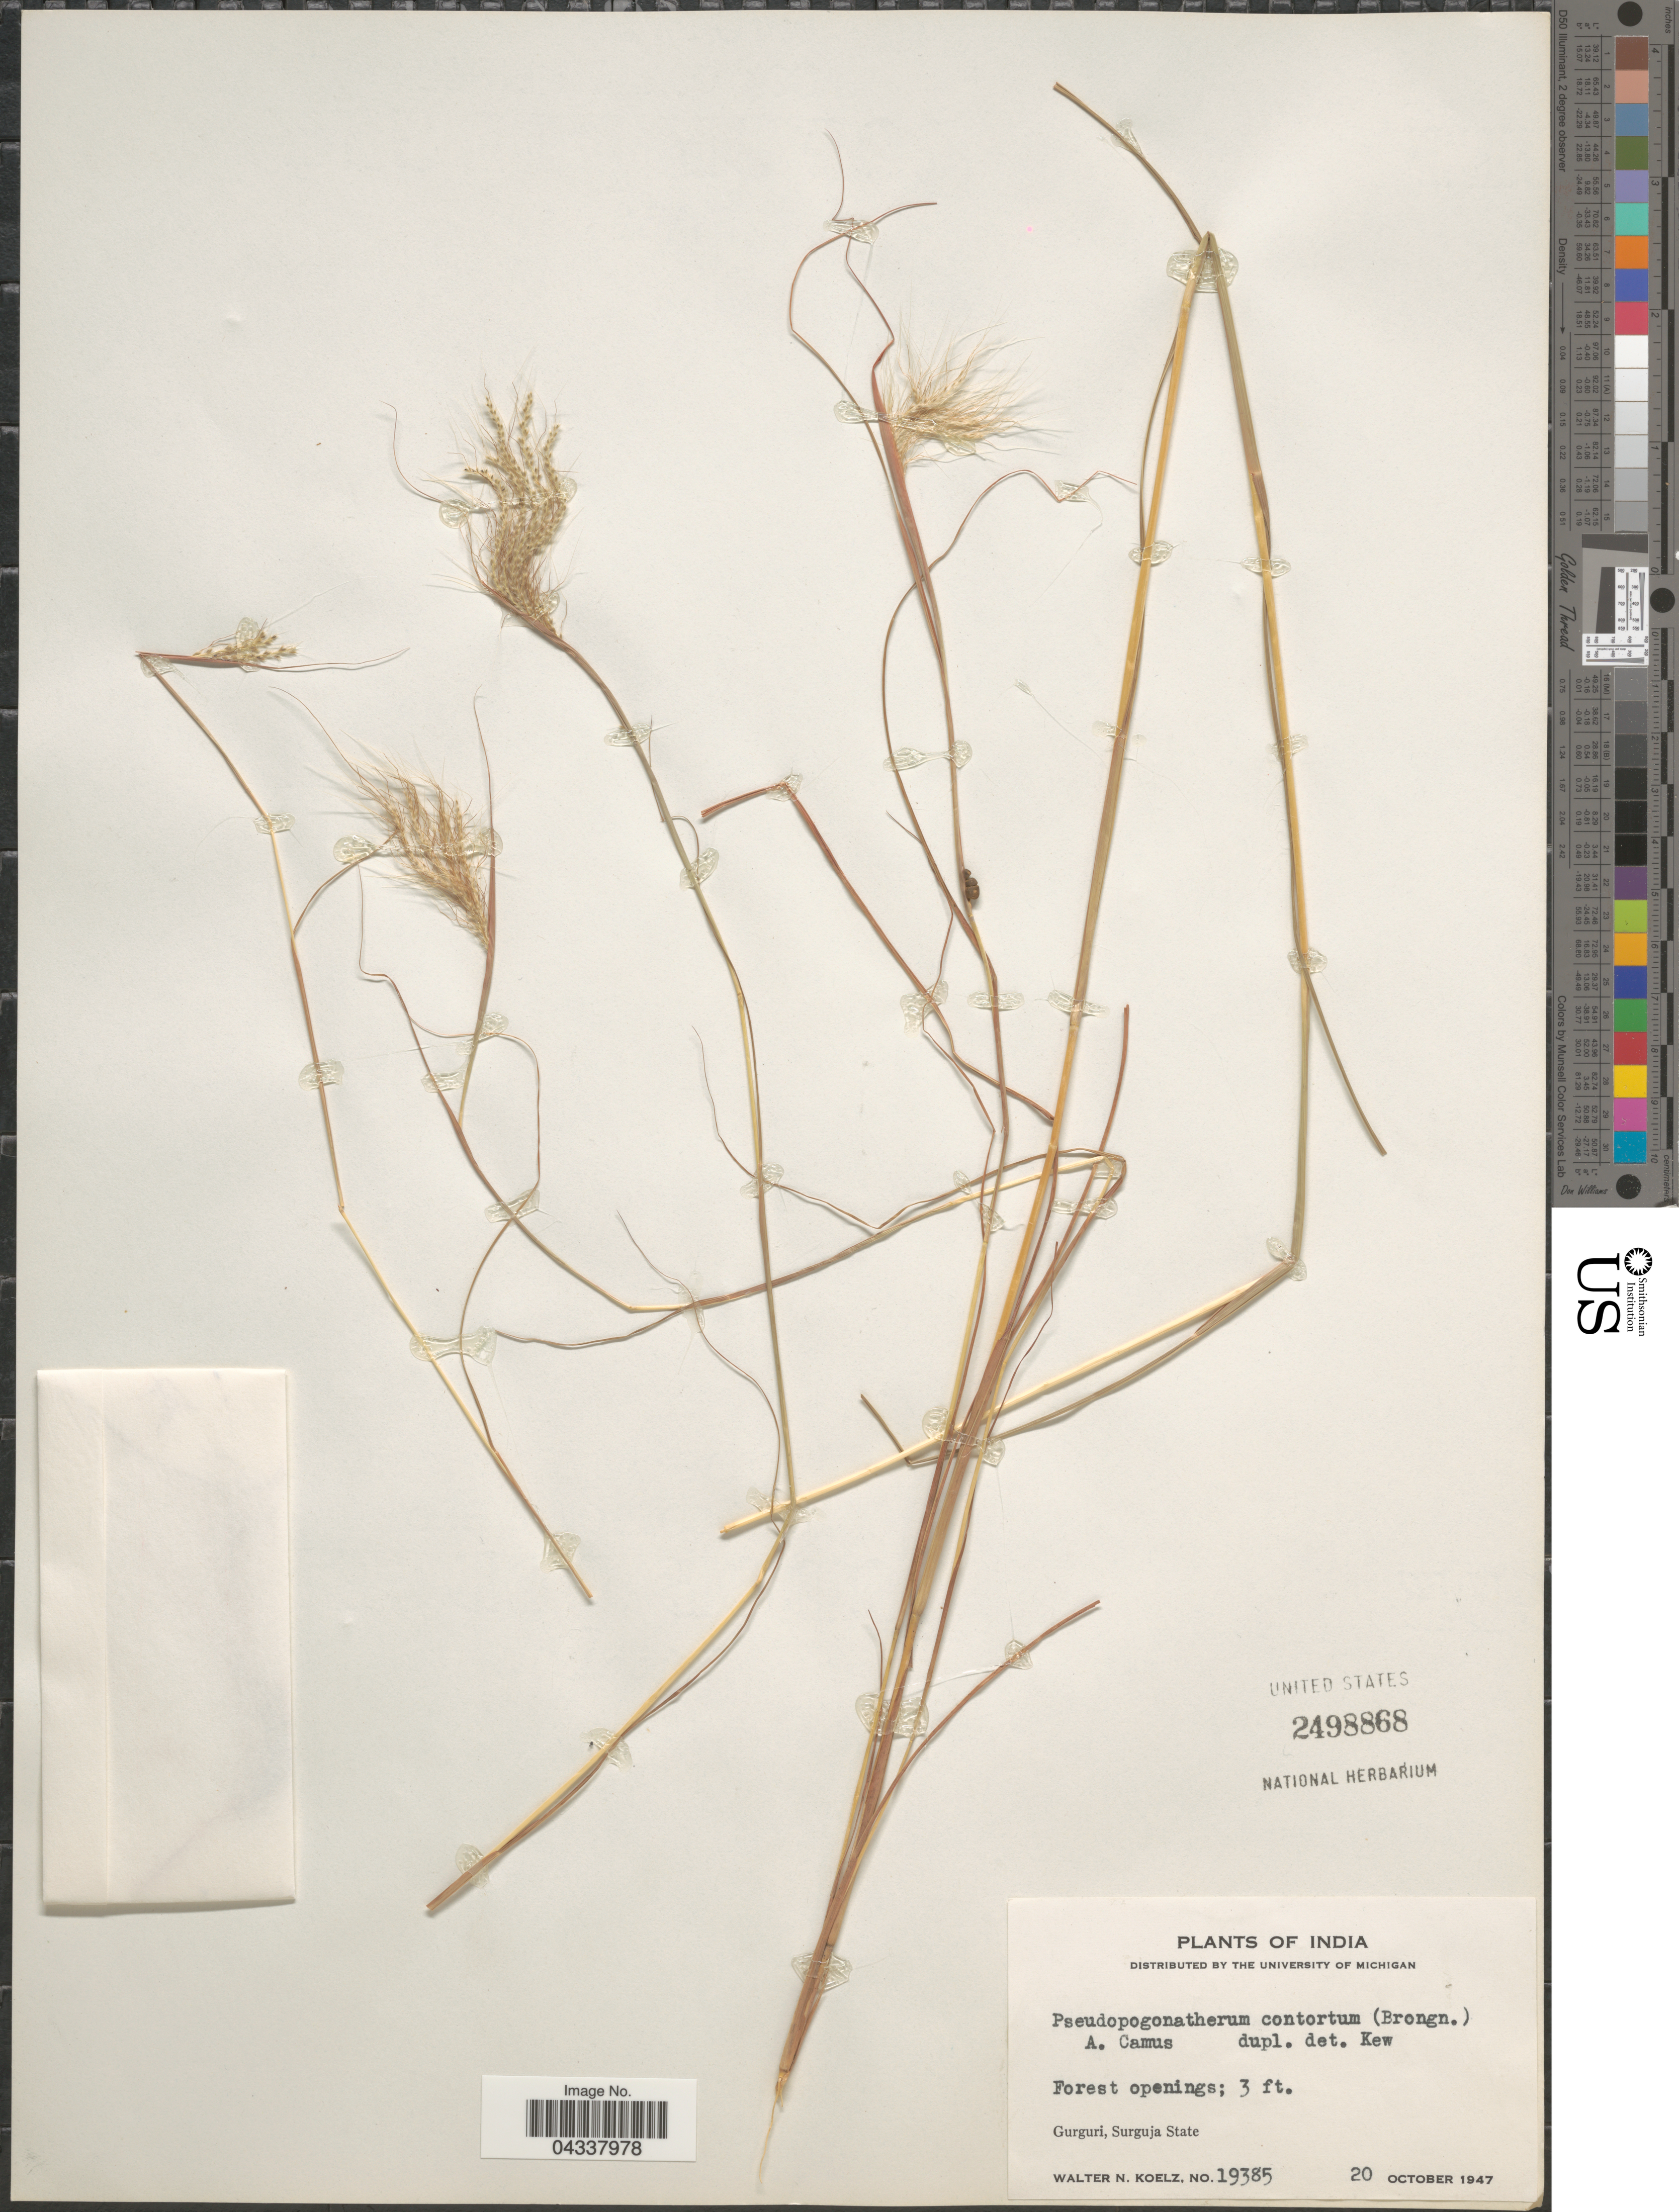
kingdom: Plantae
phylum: Tracheophyta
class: Liliopsida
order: Poales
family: Poaceae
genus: Pseudopogonatherum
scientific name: Pseudopogonatherum contortum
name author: A. Camus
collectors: W. N. Koelz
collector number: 19385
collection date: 1947-10-20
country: India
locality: Gurguri, Surguja State.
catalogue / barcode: US 2498868